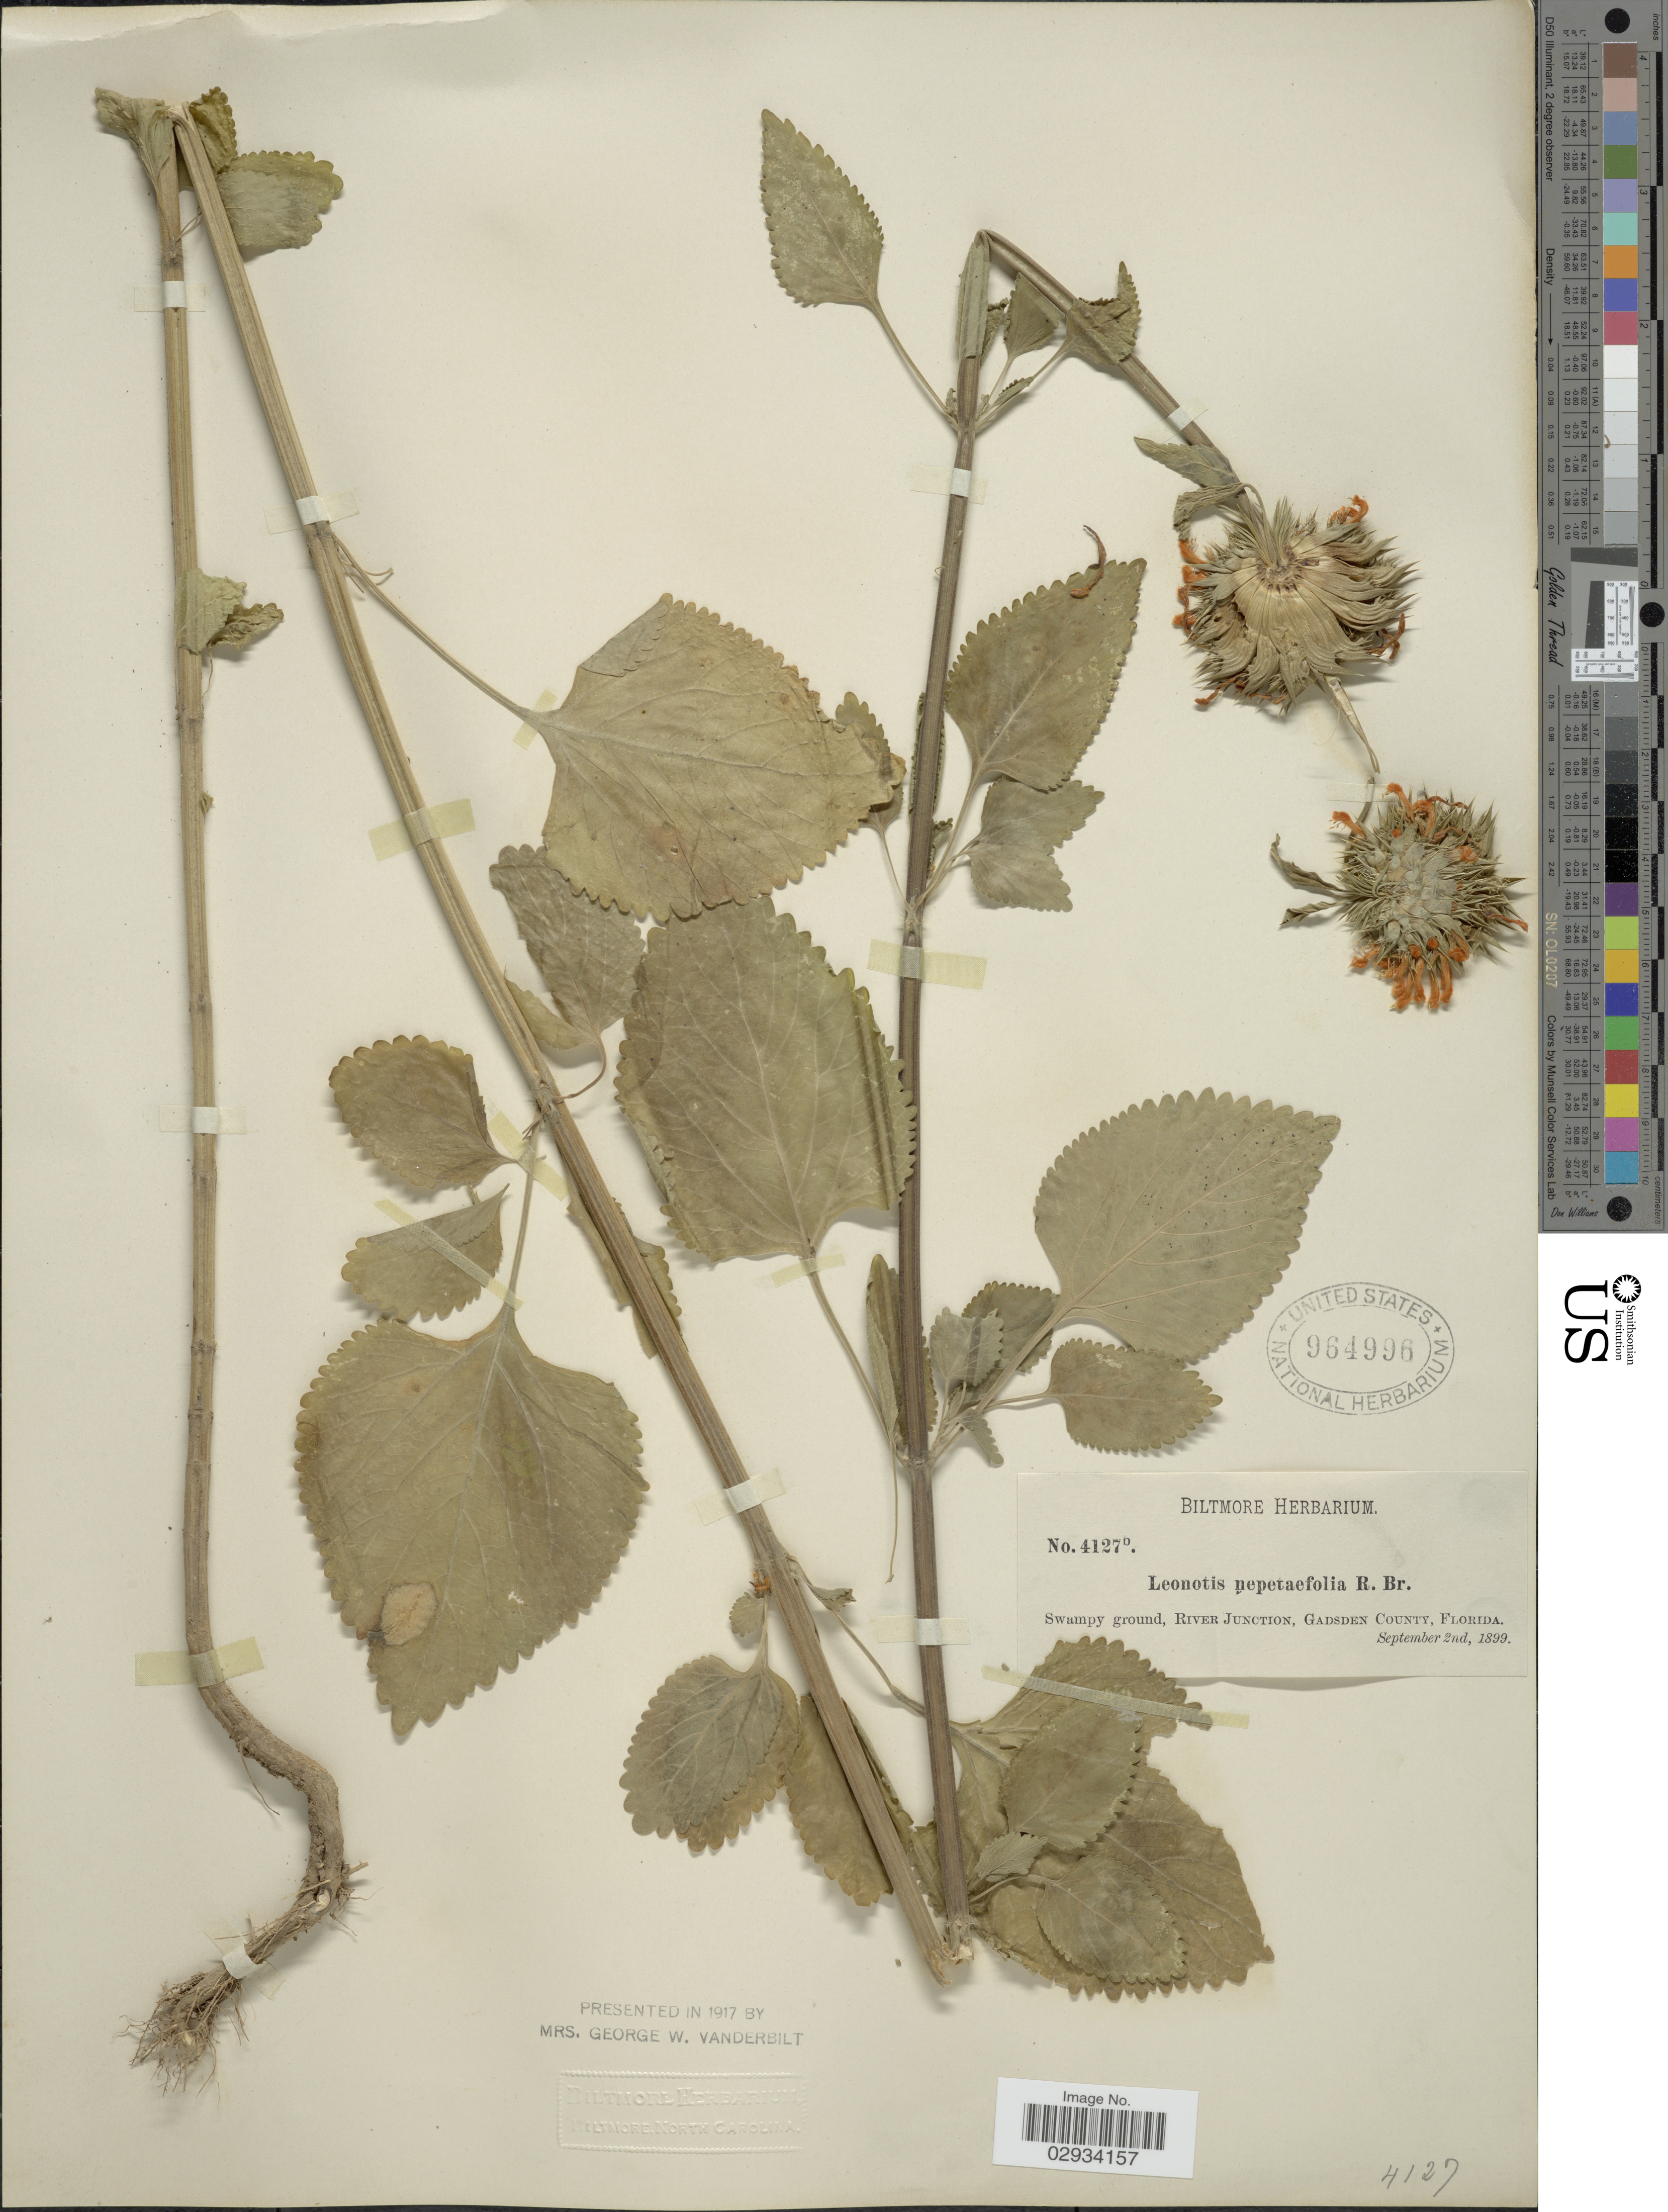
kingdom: Plantae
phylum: Tracheophyta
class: Magnoliopsida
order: Lamiales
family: Lamiaceae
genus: Leonotis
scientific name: Leonotis nepetifolia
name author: (L.) R. Br.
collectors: ex herb. Biltmore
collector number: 4127b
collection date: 1899-09-02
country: United States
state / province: Florida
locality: River Junction, Gadsden County.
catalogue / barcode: US 964996